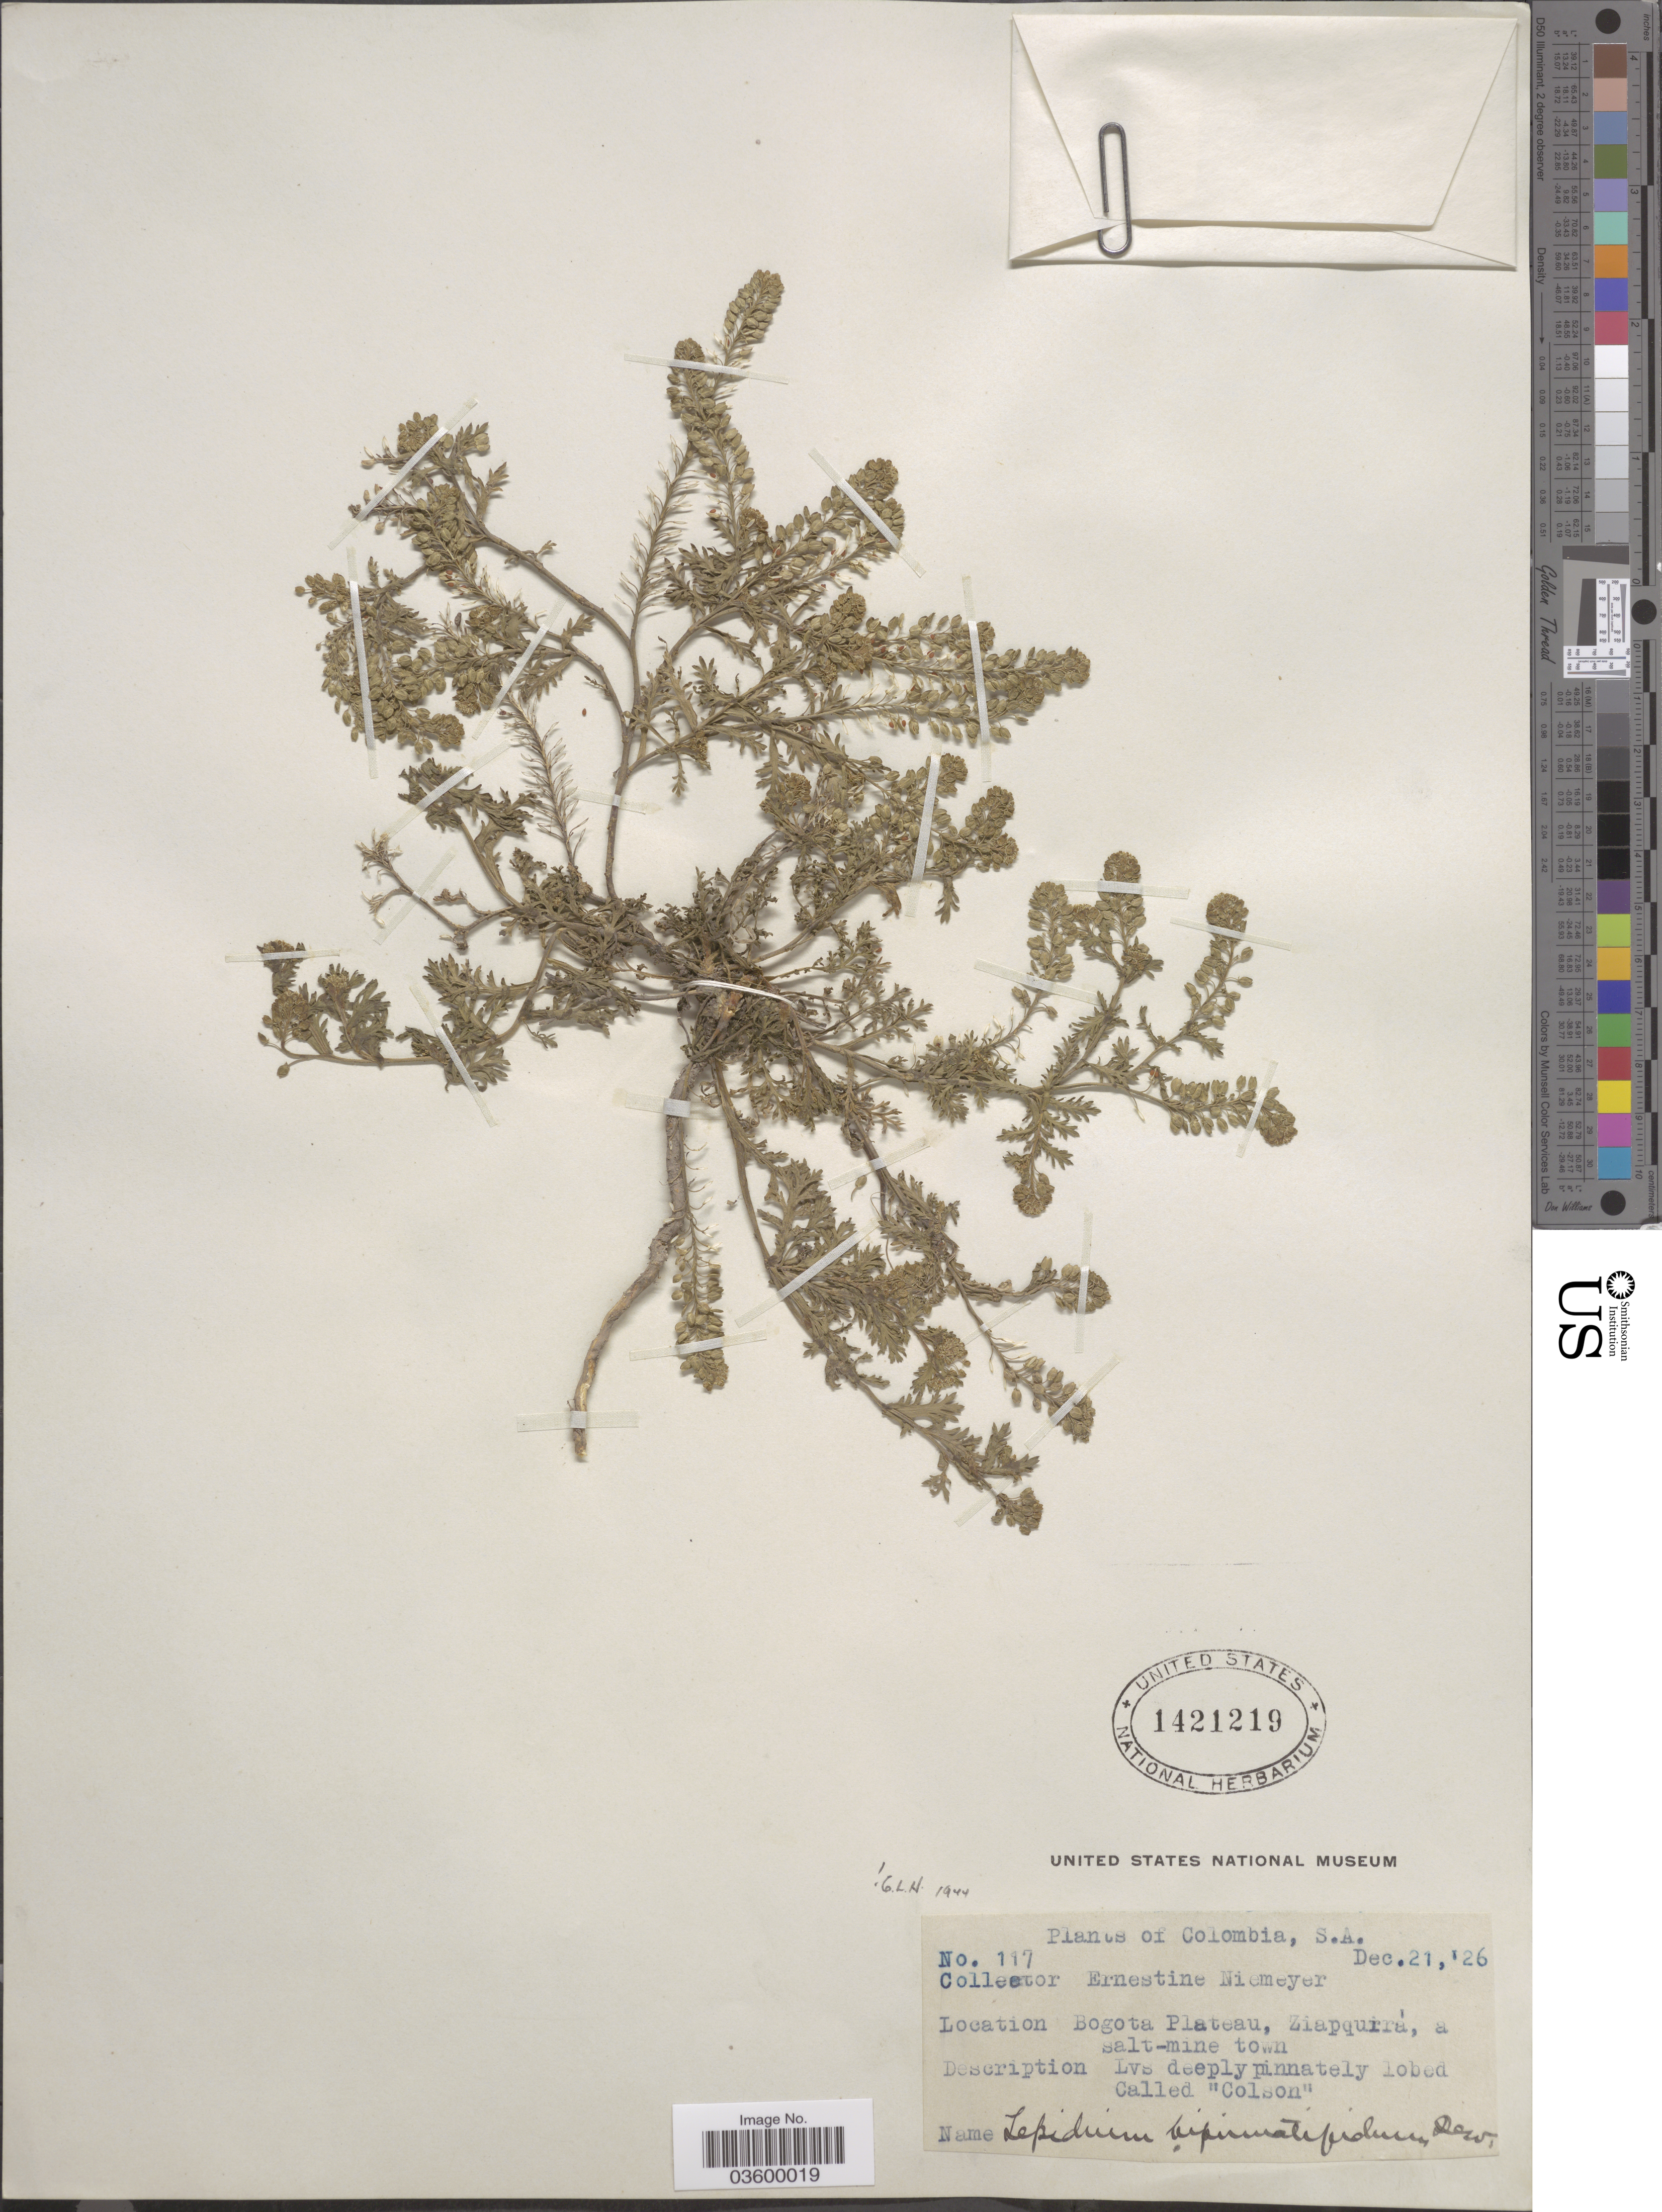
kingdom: Plantae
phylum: Tracheophyta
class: Magnoliopsida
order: Brassicales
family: Brassicaceae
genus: Lepidium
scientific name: Lepidium bipinnatifidum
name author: Desv.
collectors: E. H. Niemeyer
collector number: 117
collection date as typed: Transcribed d/m/y: 21/12/26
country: Colombia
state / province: Bogota D.C.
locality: Bogota Plateau, Ziapquirá, a salt-mine town.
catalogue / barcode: US 1421219